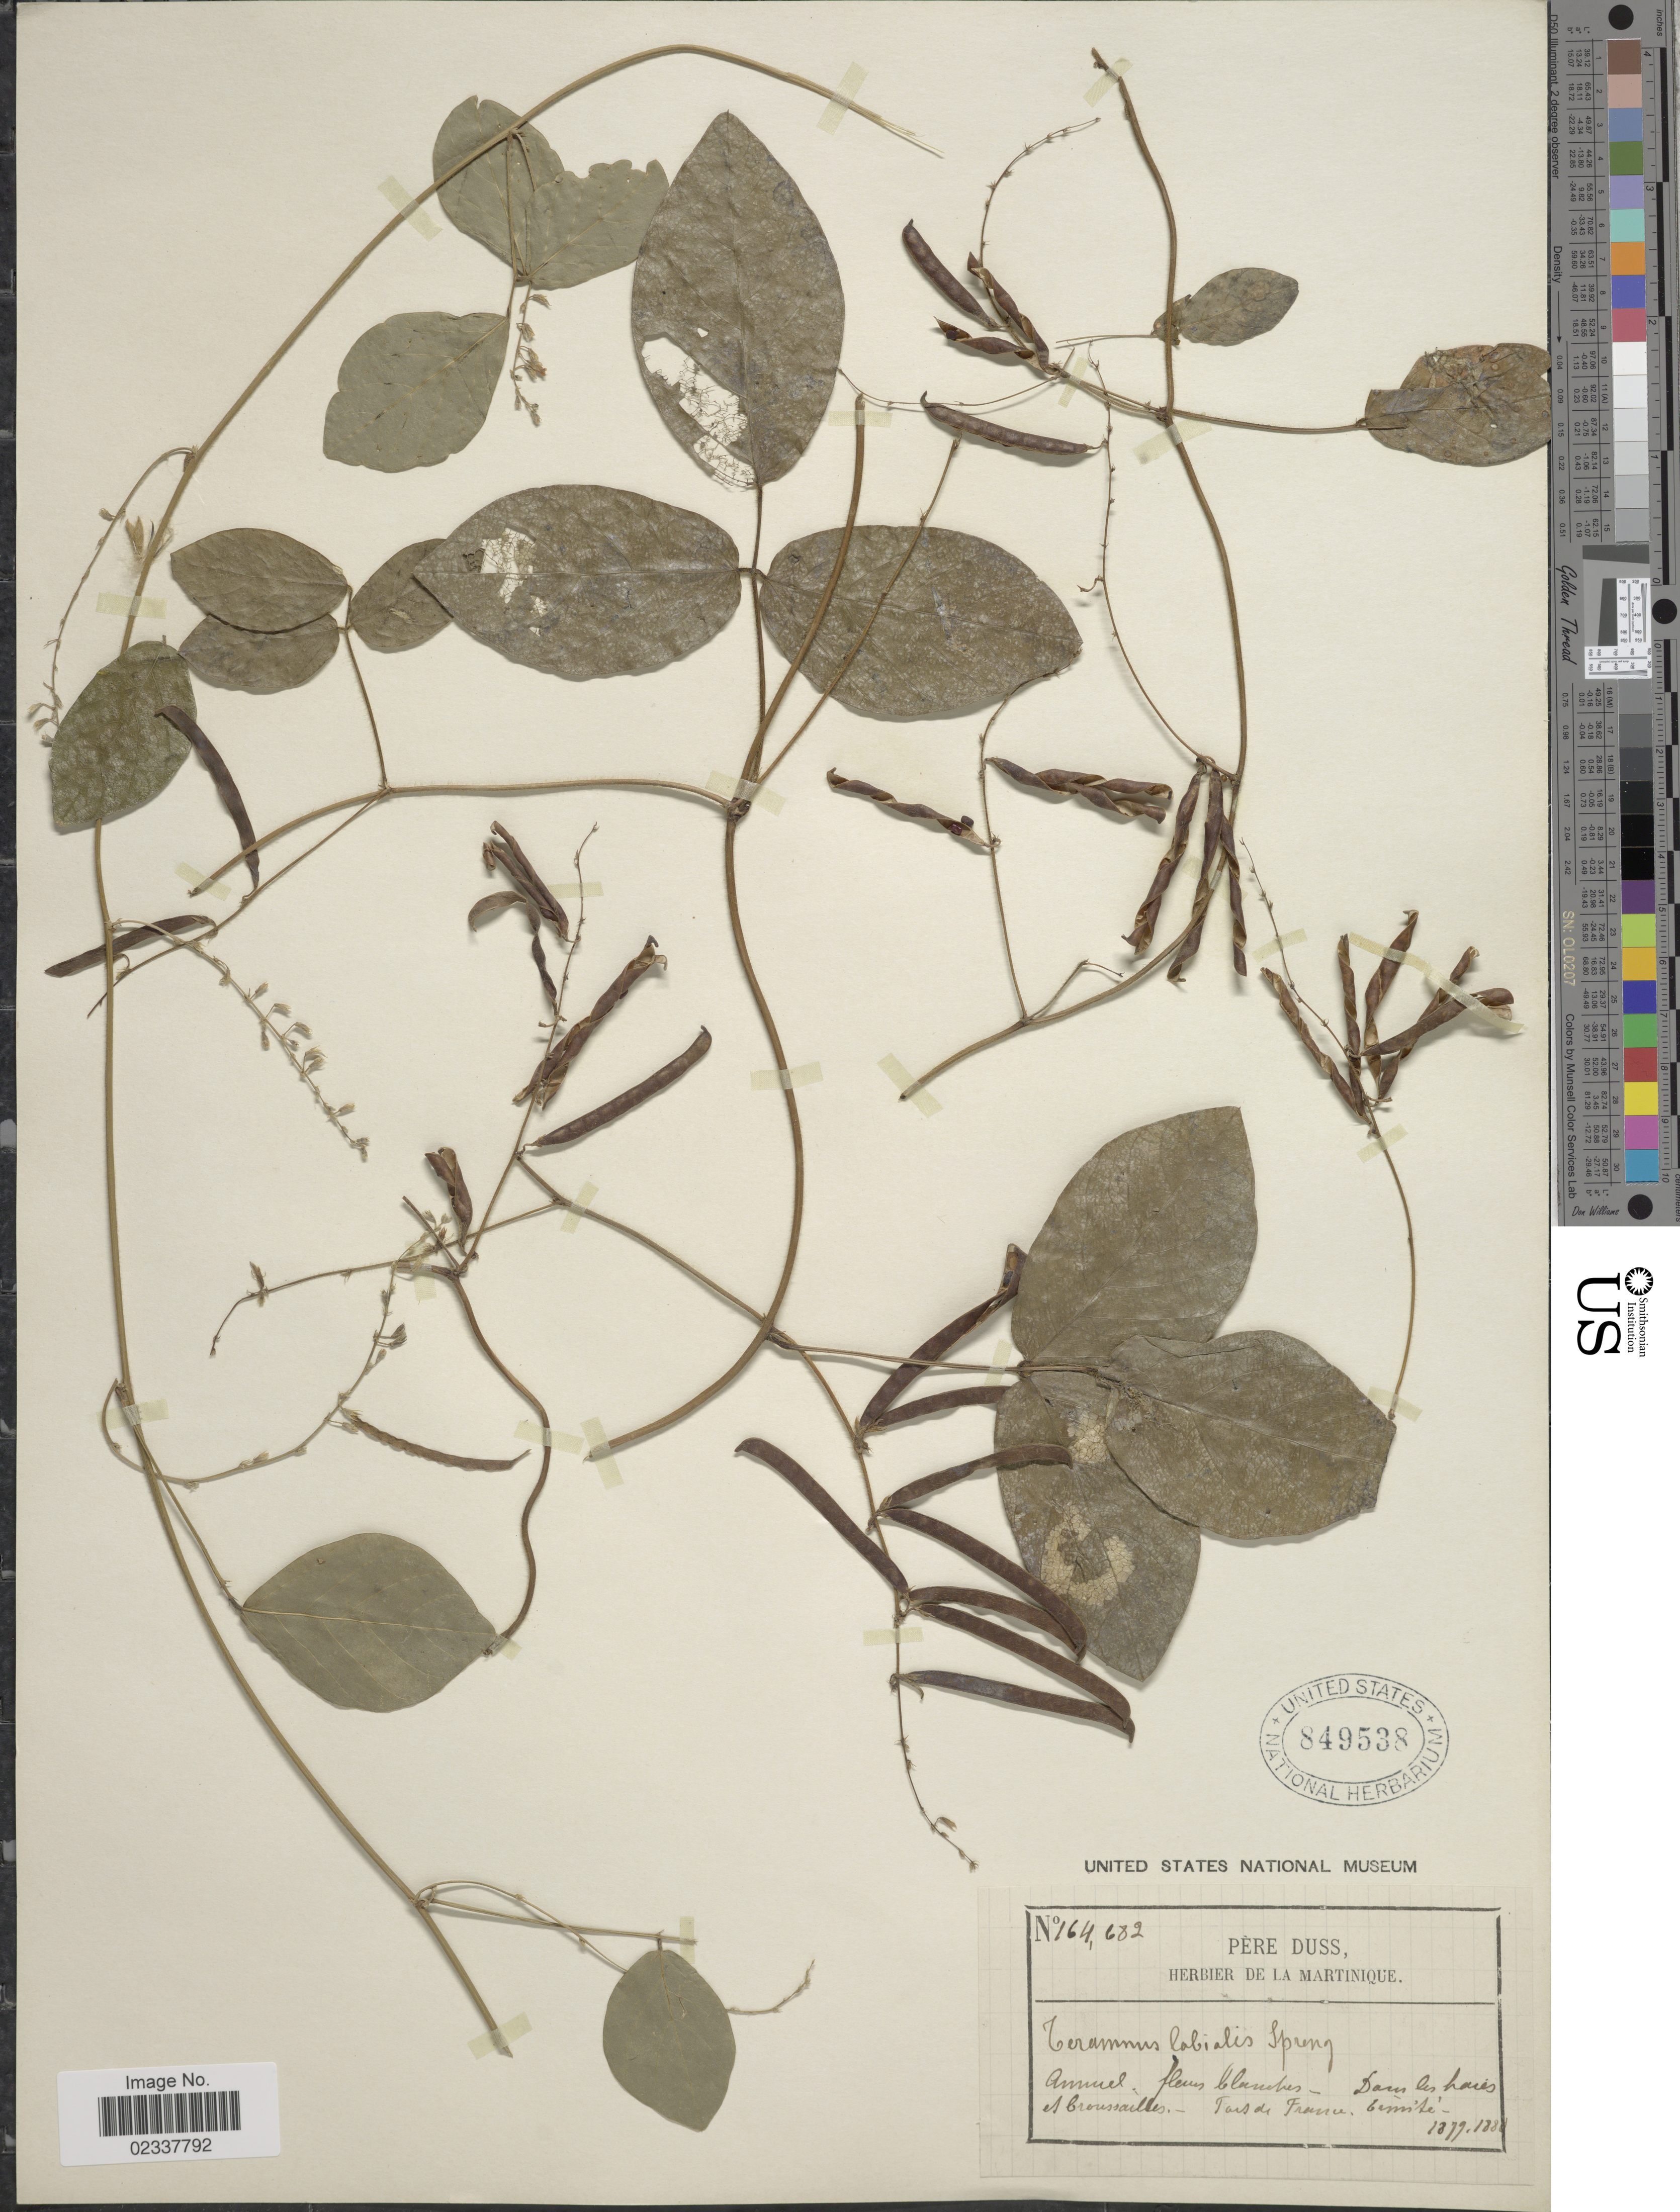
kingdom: Plantae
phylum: Tracheophyta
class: Magnoliopsida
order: Fabales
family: Fabaceae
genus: Teramnus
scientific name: Teramnus labialis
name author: (L. f.) Spreng.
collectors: Père Duss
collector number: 164682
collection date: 1879/1880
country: France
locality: Pais de France limite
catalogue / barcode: US 849538